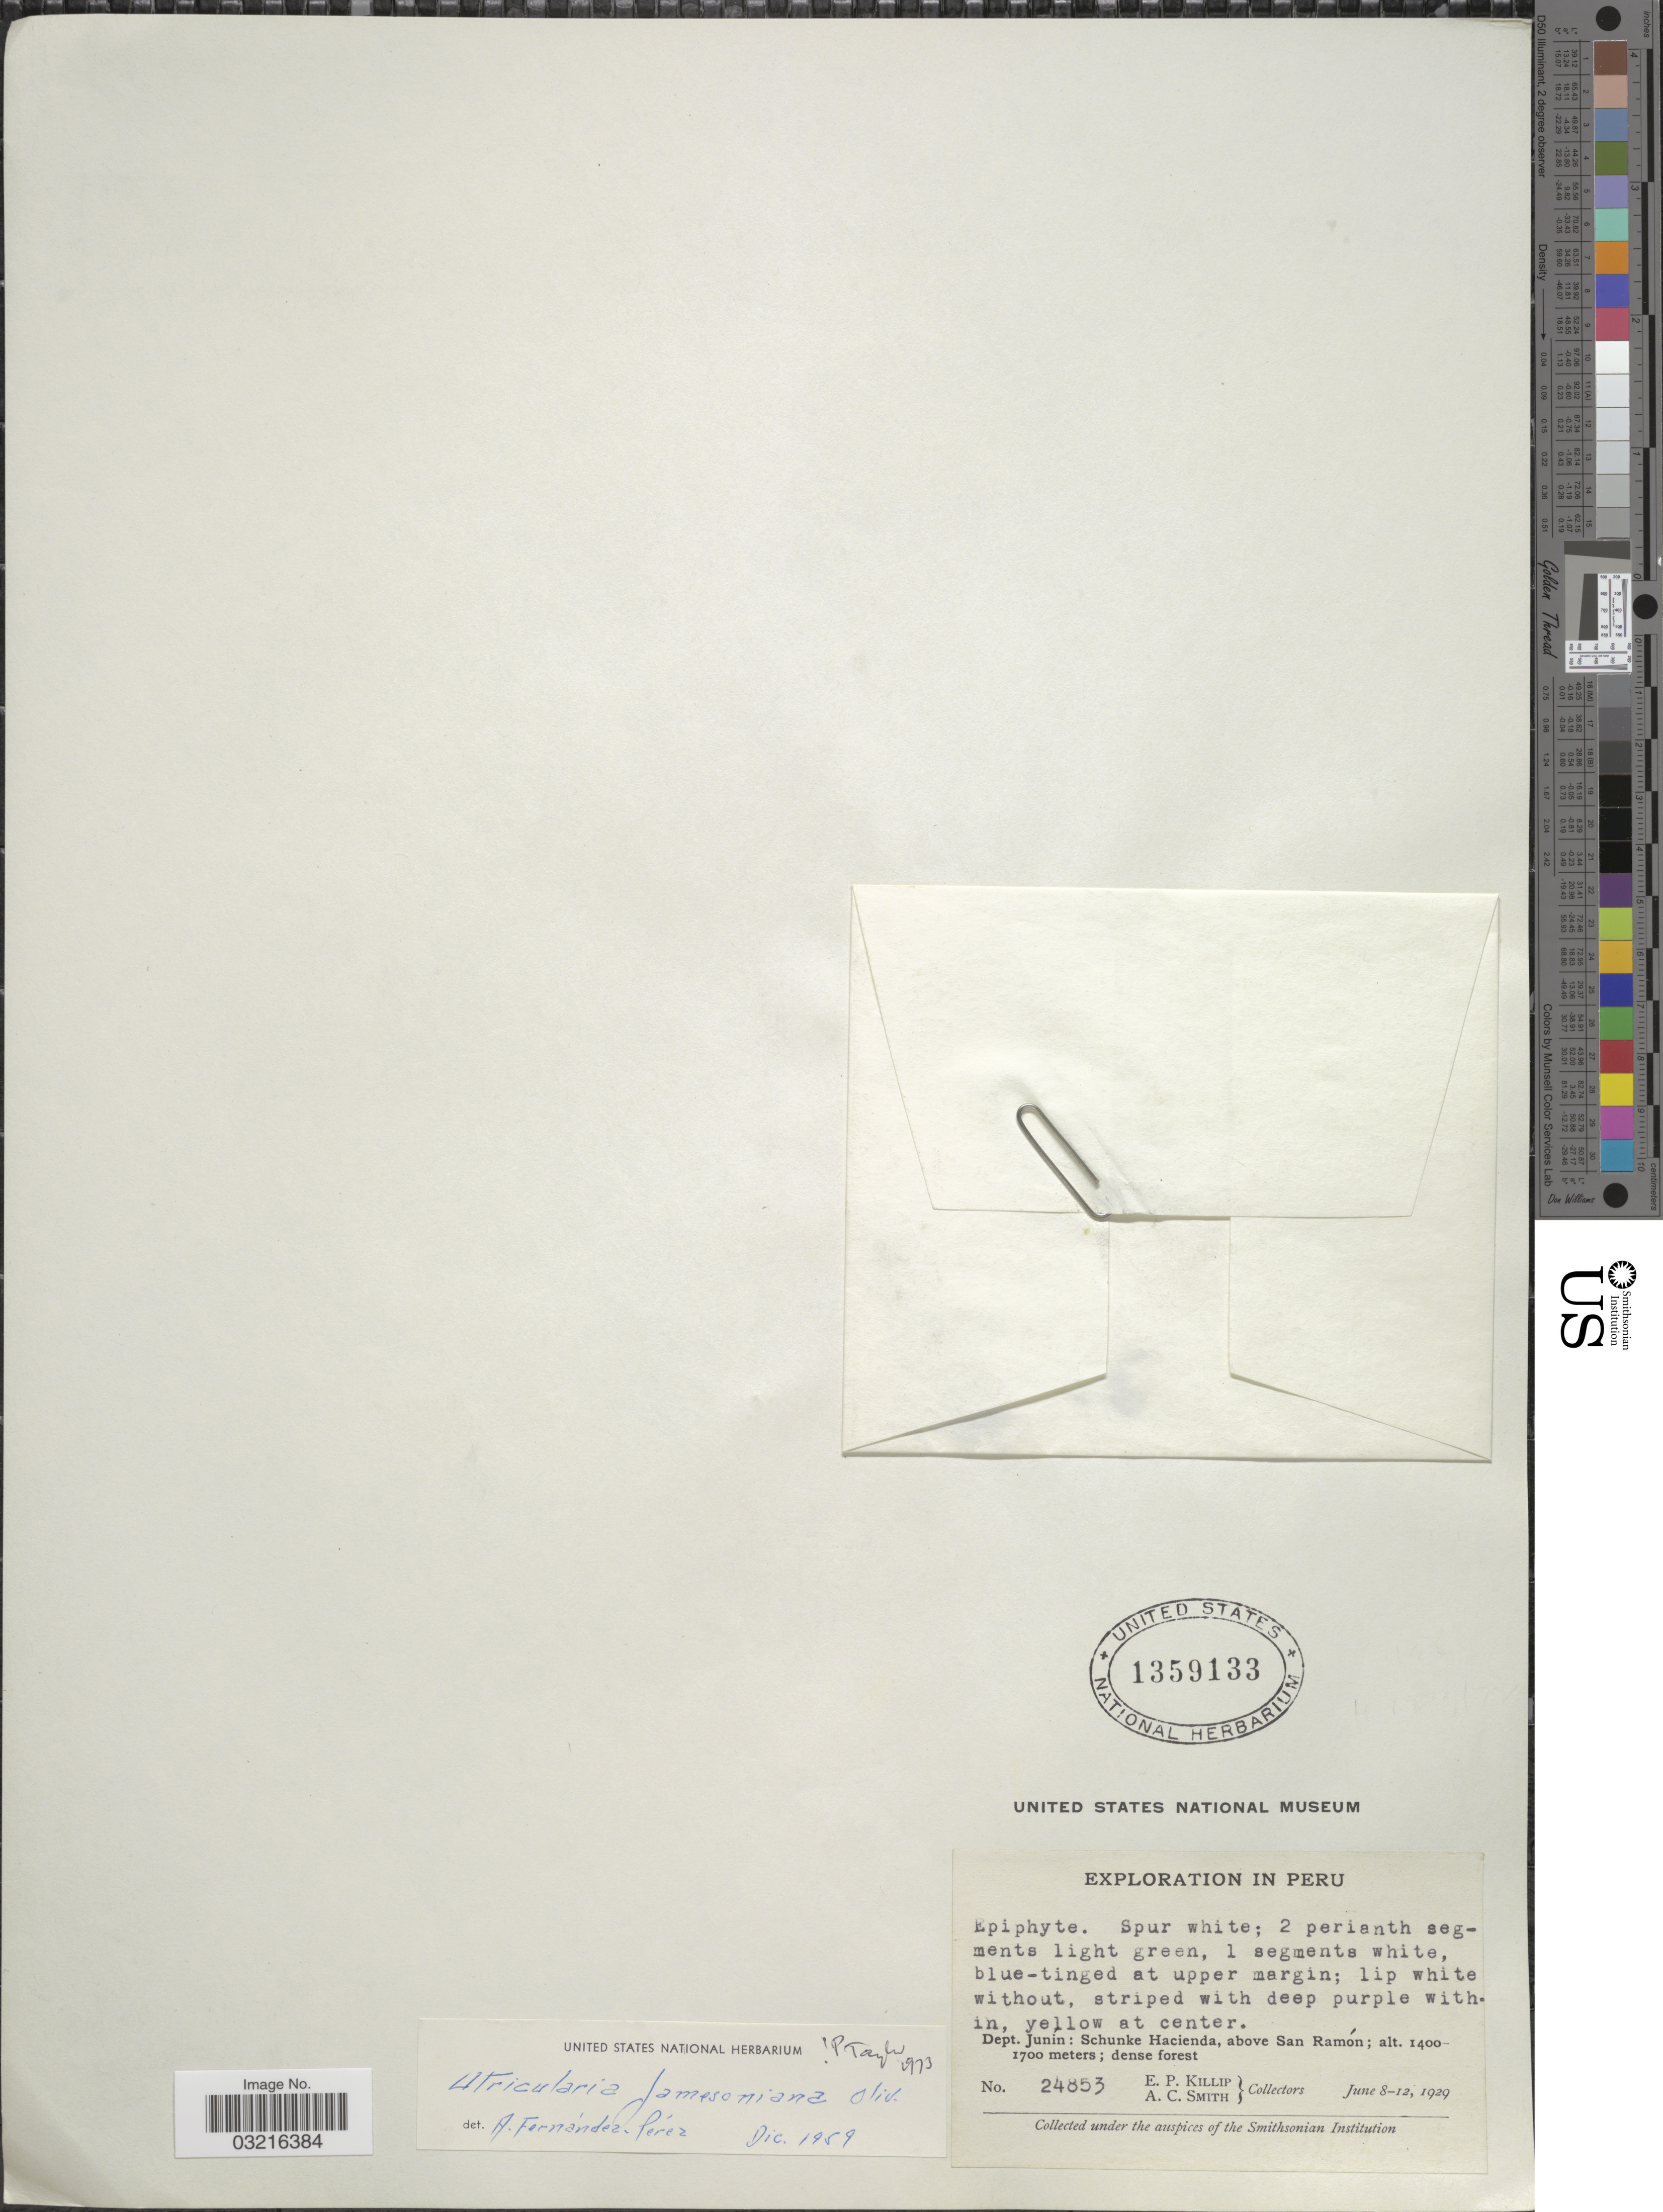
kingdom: Plantae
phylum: Tracheophyta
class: Magnoliopsida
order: Lamiales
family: Lentibulariaceae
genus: Utricularia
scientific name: Utricularia jamesoniana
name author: Oliv.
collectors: E. P. Killip & A. C. Smith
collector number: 24853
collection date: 1929-06-08/1929-06-12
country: Peru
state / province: Junín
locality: Dept. Junín: Schunke Hacienda, above San Ramón.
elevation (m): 1400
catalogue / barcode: US 1359133